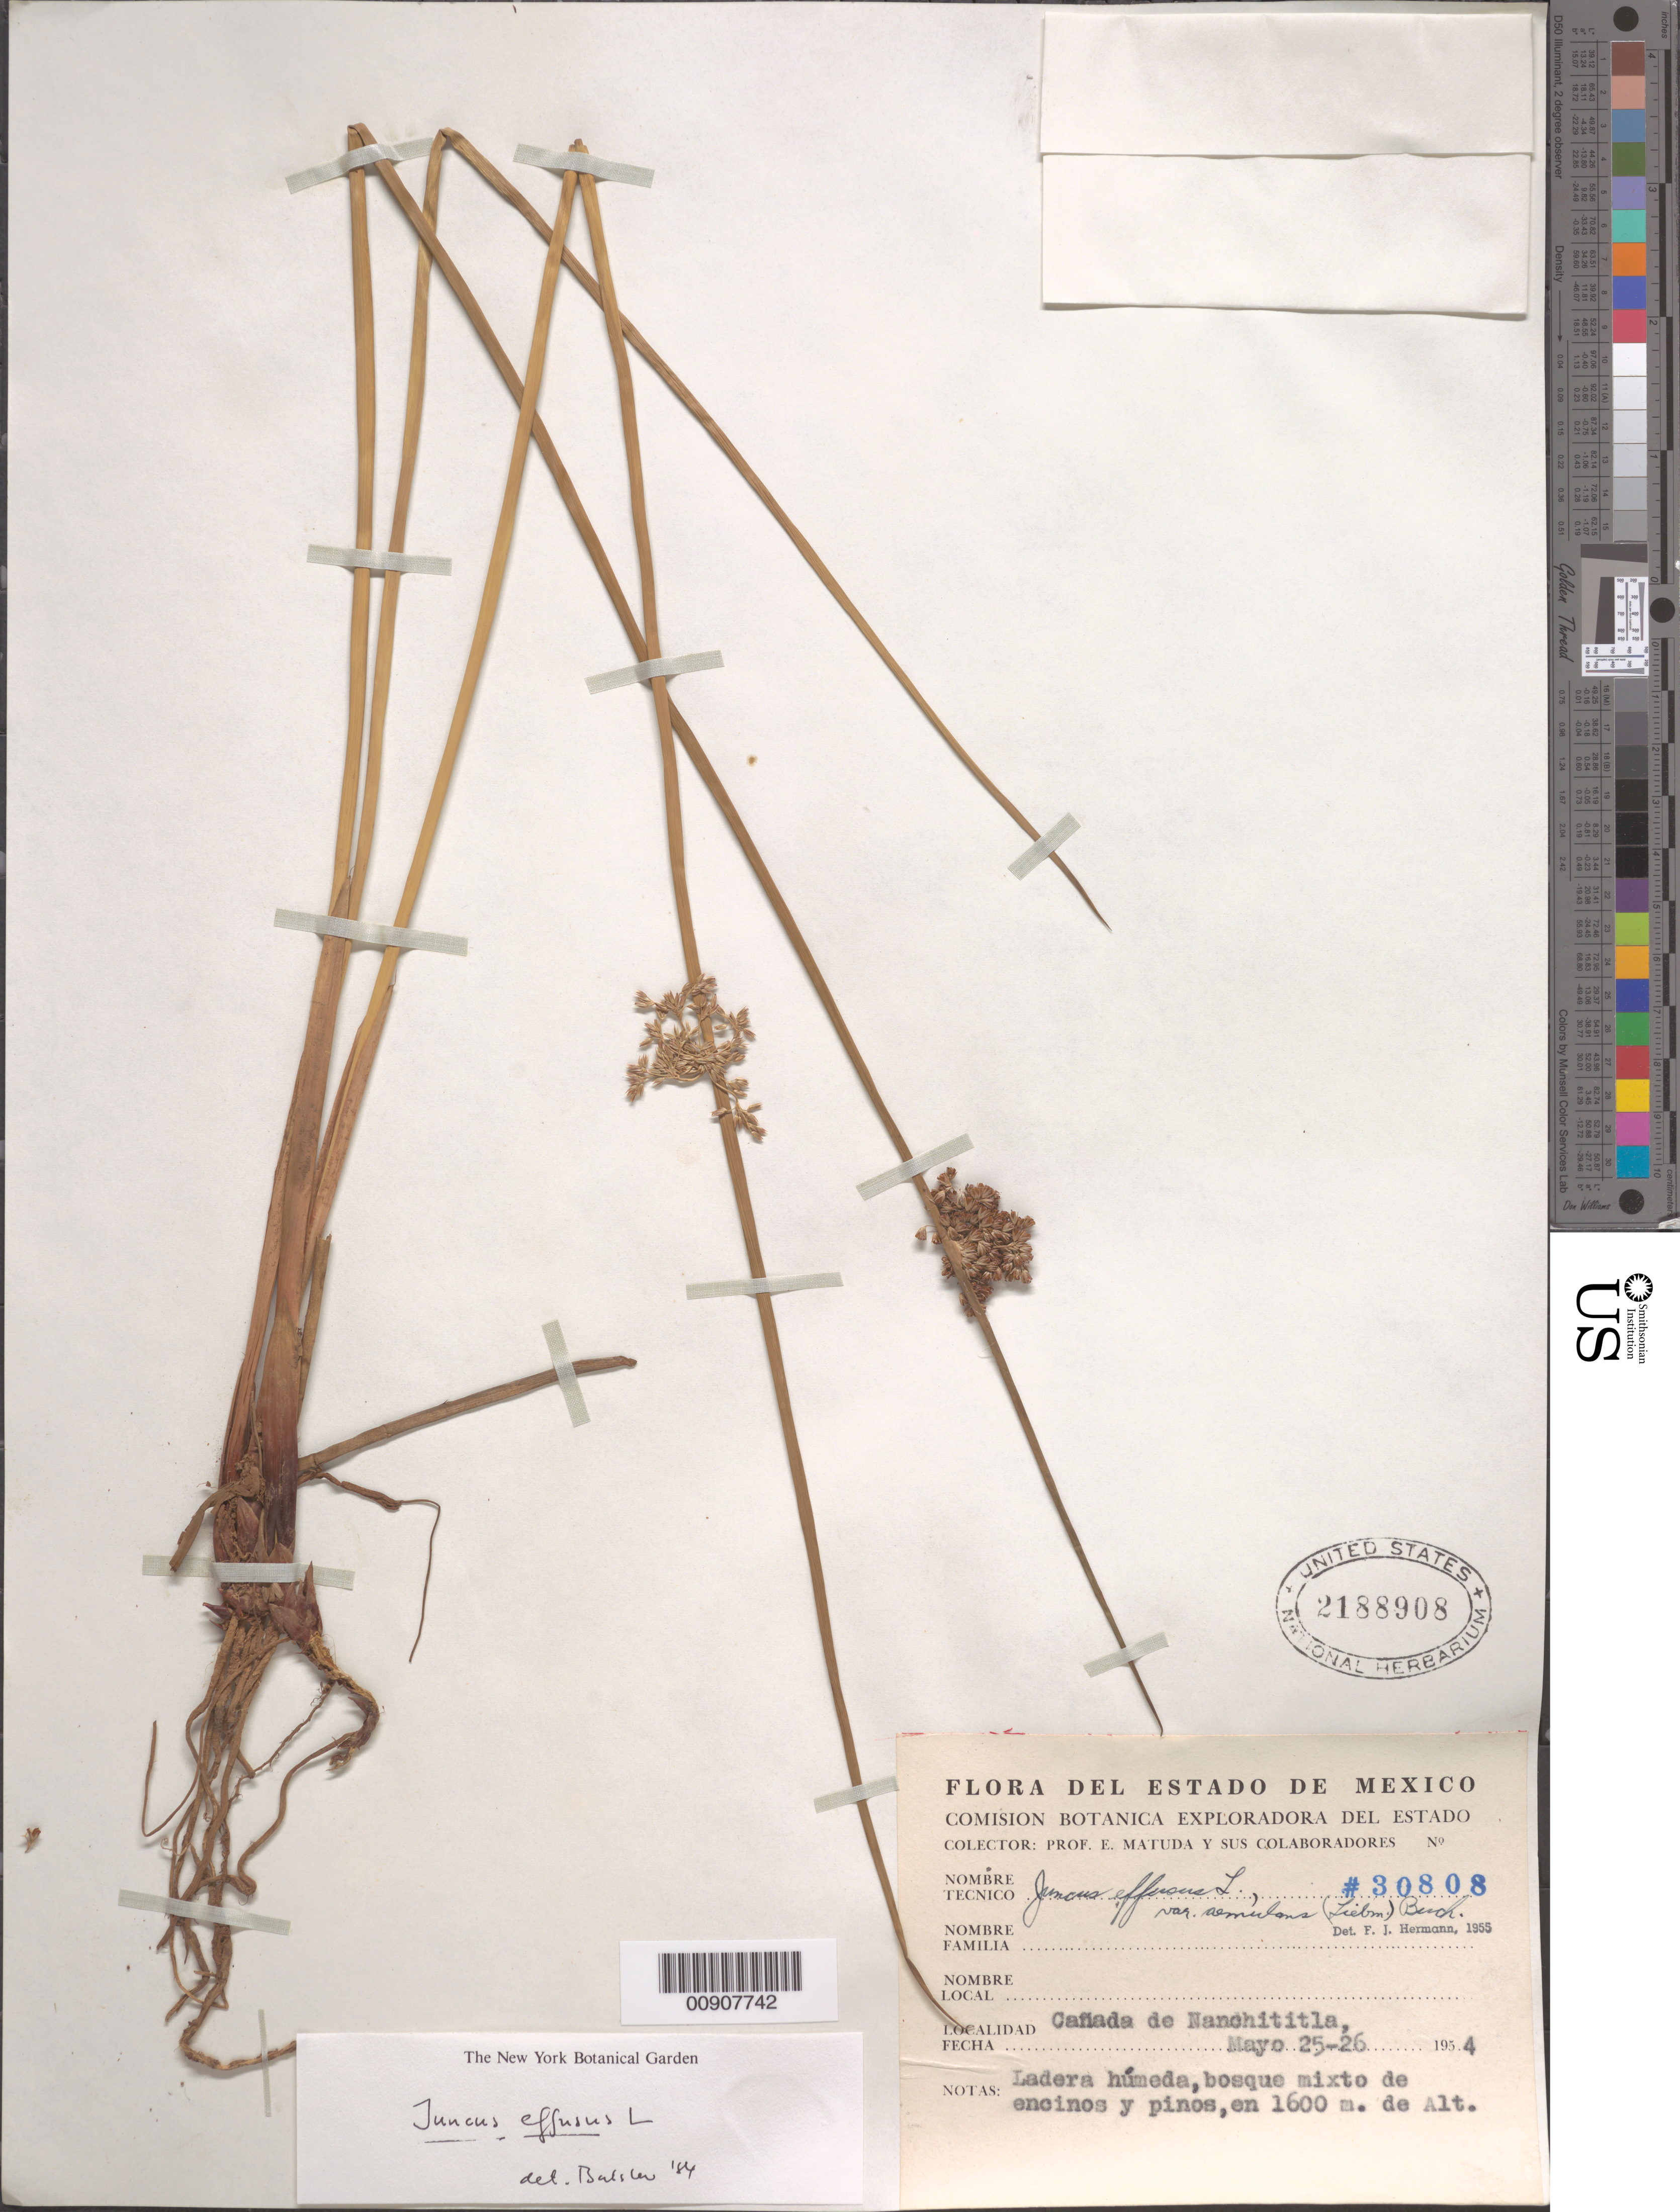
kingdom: Plantae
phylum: Tracheophyta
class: Liliopsida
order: Poales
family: Juncaceae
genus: Juncus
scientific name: Juncus effusus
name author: L.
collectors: E. Matuda & et al.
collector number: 30808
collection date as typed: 25 May 1954 to 26 May 1954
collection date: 1954-05-25/1954-05-26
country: Mexico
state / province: México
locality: Cañada de Nanchititla, Estado de México.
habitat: Ladera húmeda, bosque mixto de encinos y pinos.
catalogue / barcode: US 2188908